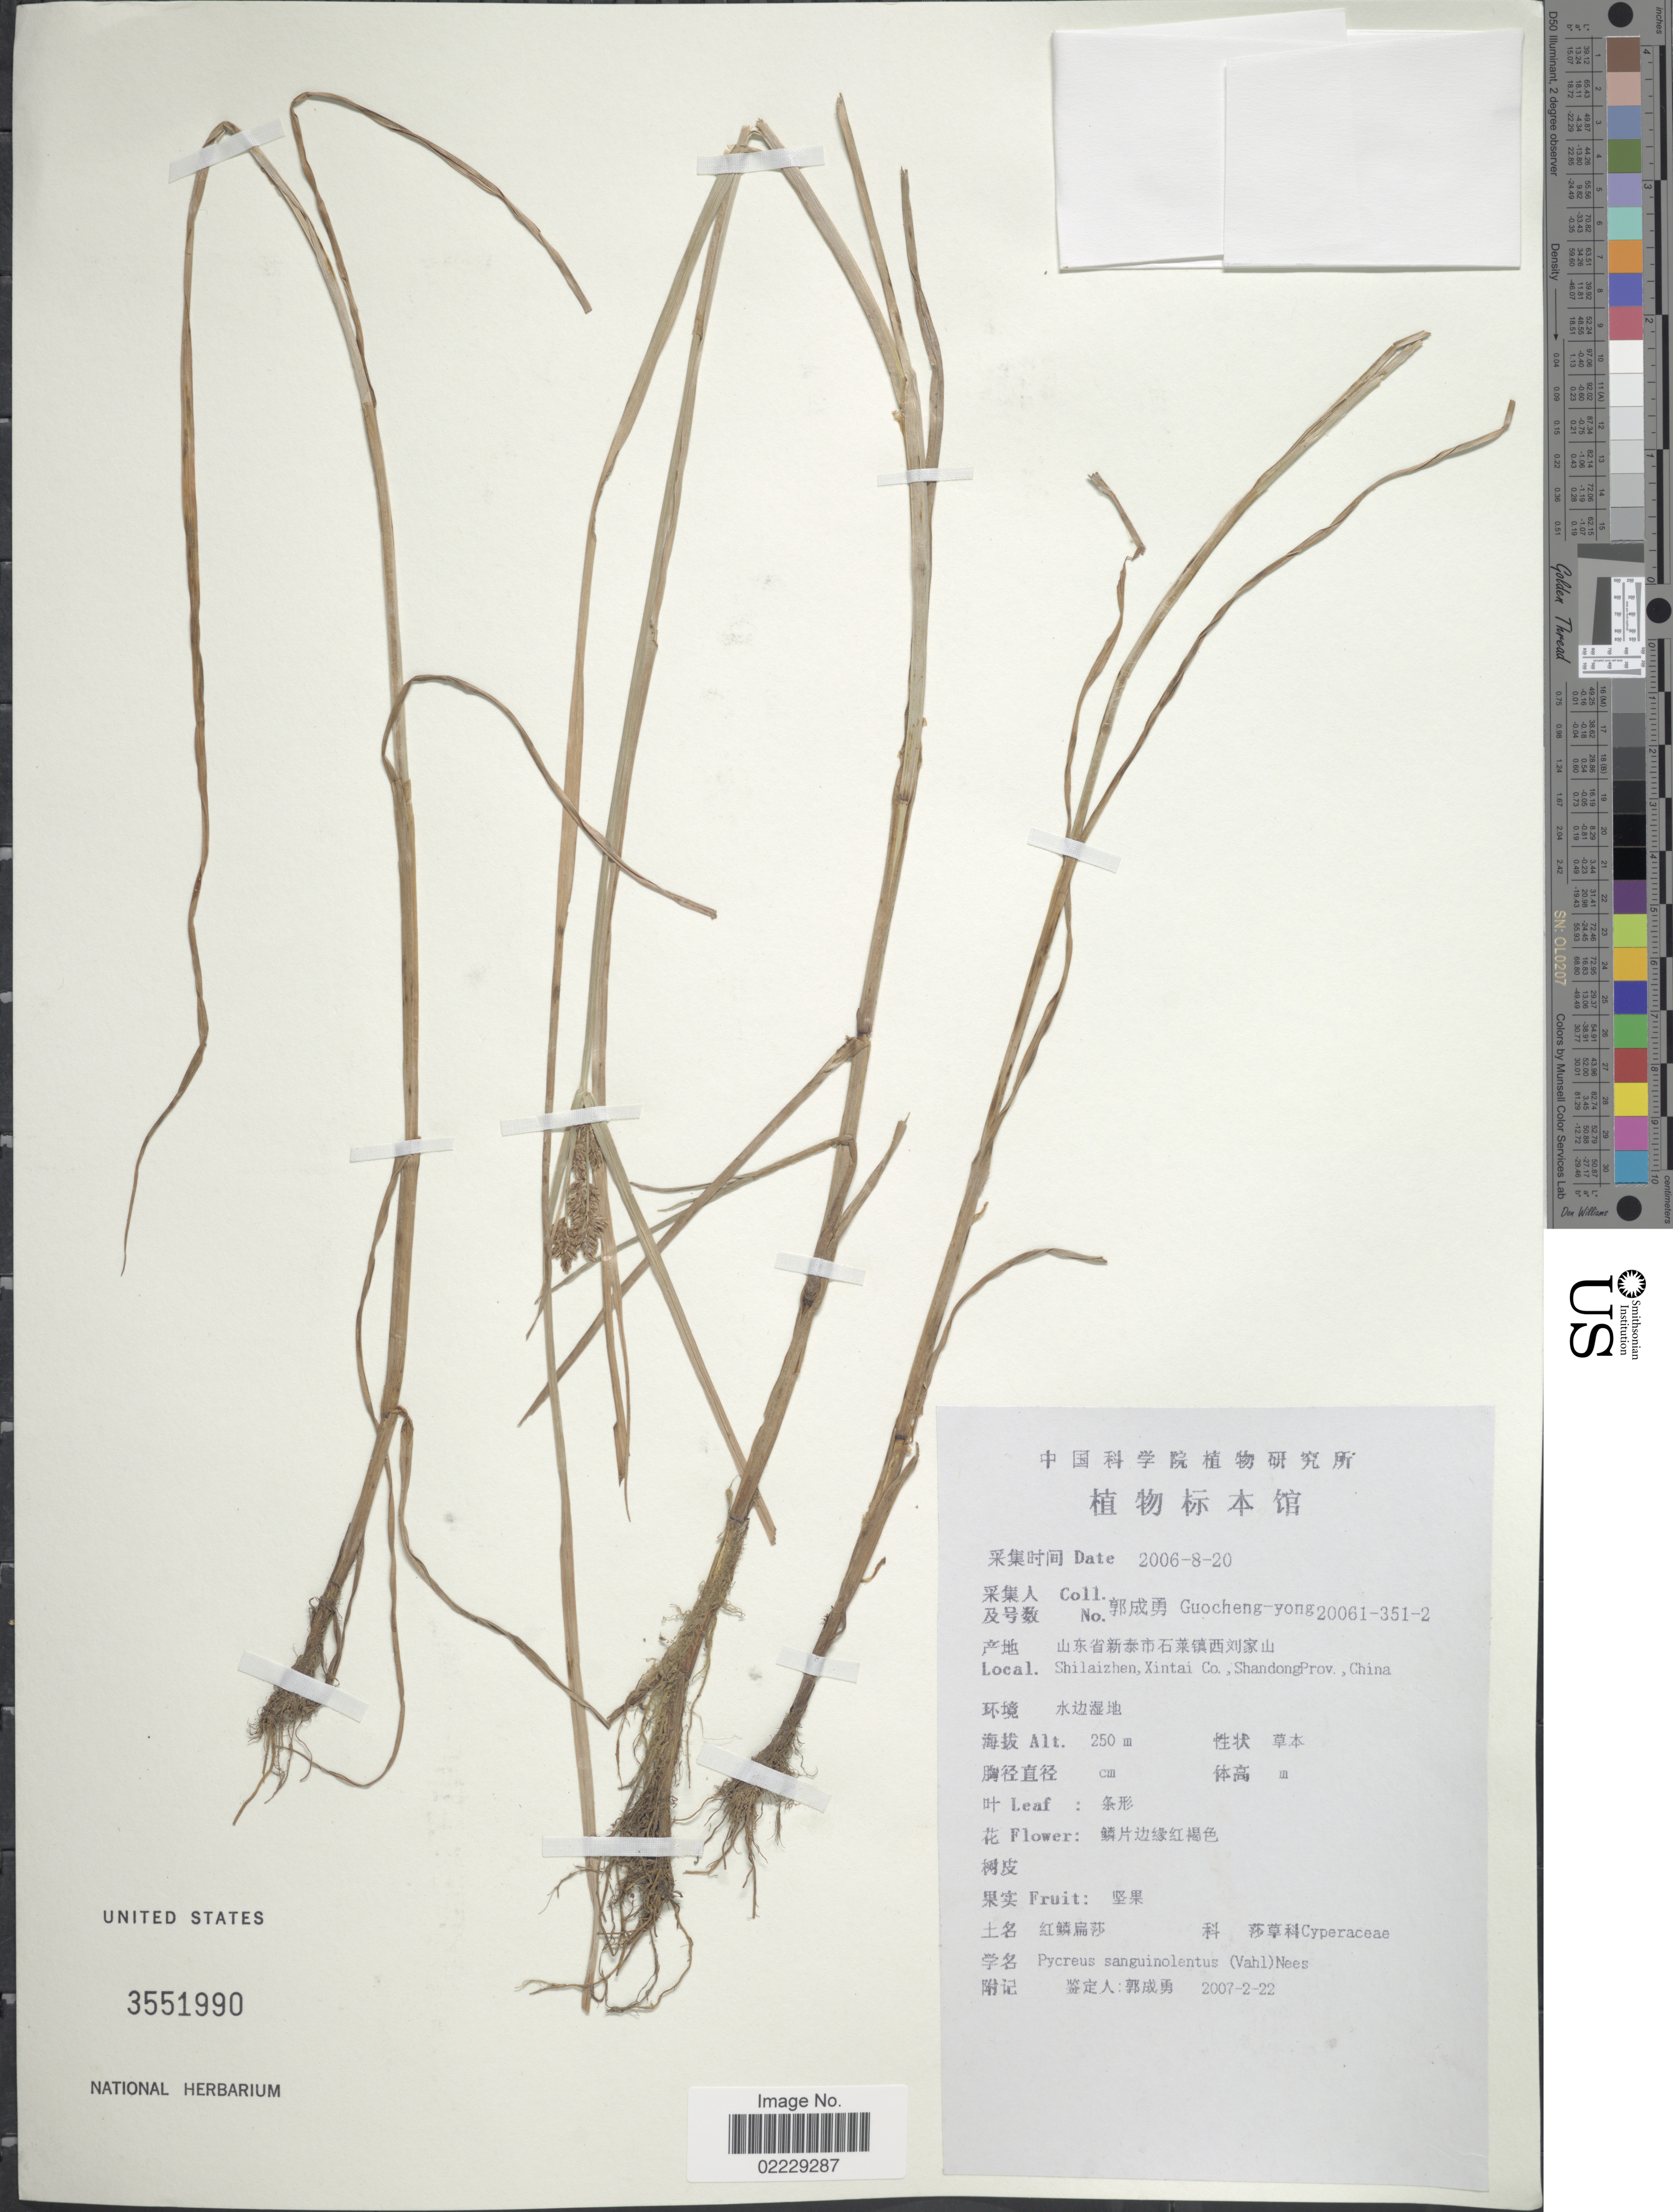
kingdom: Plantae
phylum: Tracheophyta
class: Liliopsida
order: Poales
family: Cyperaceae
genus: Cyperus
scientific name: Cyperus sanguinolentus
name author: Vahl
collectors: Guo cheng-yong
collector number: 200613512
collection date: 2006-08-20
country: China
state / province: Shandong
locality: Shilaizhen, Xintai Co.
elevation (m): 250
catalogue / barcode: US 3551990